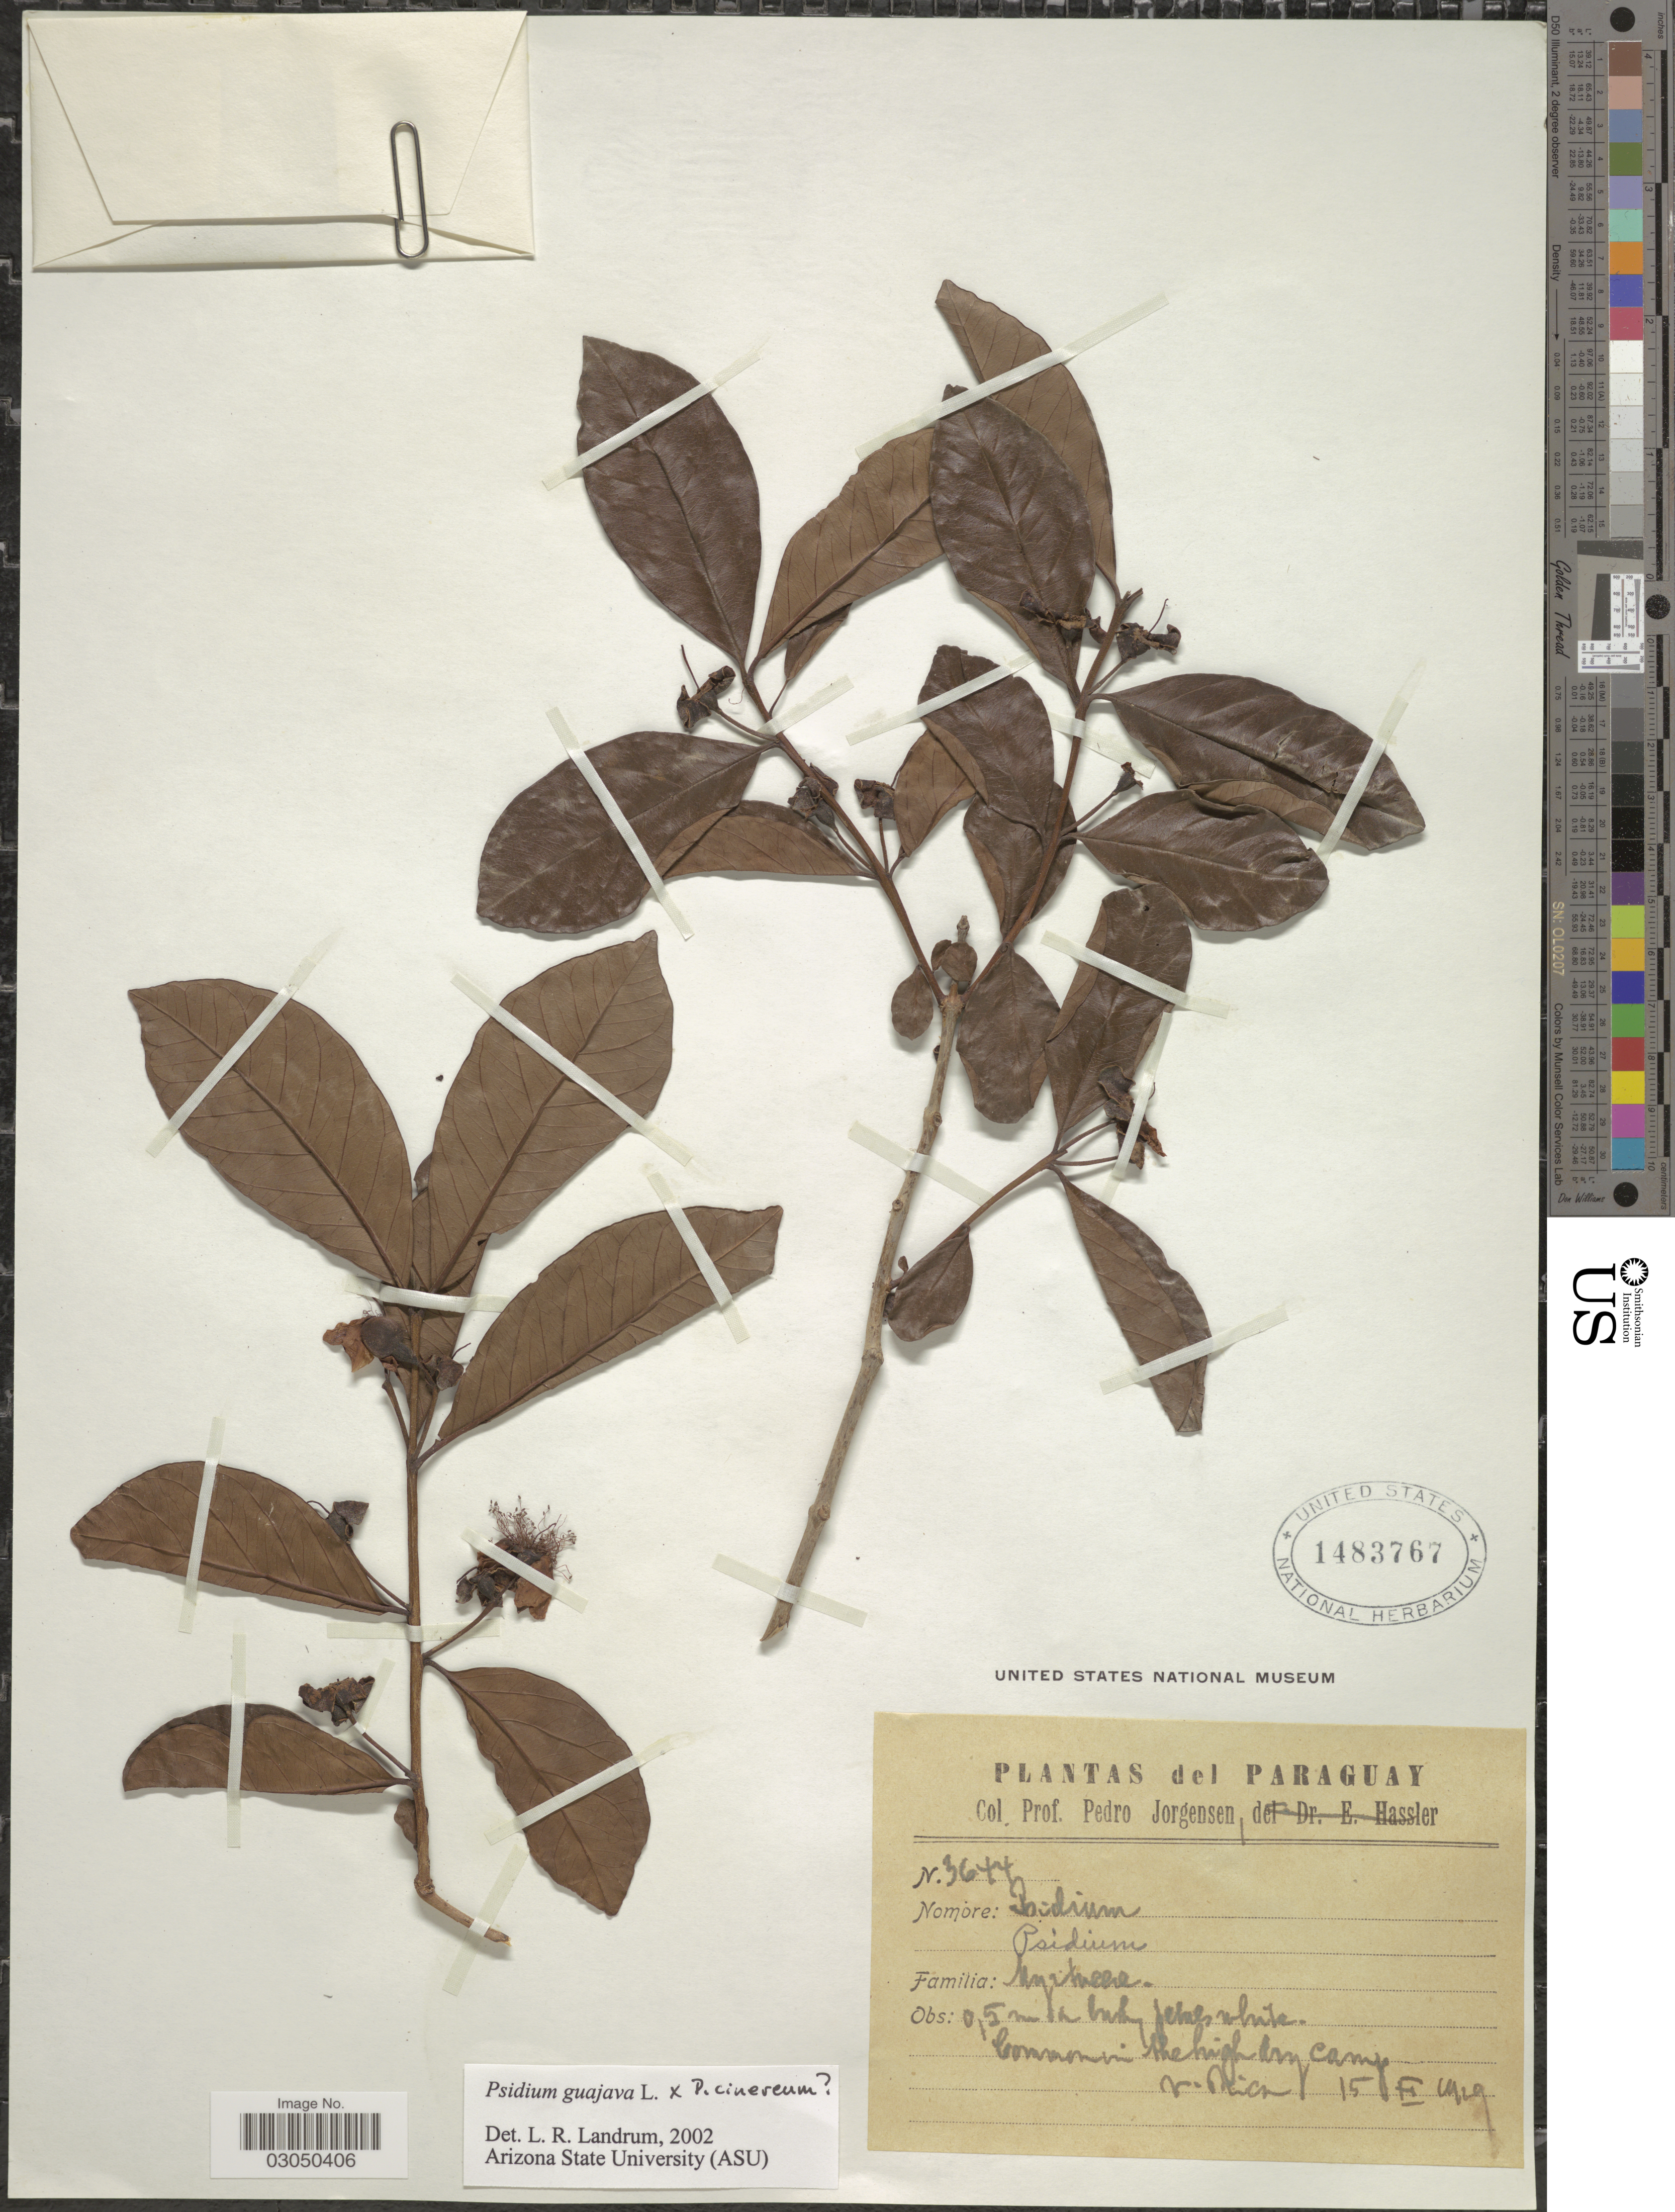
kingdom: Plantae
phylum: Tracheophyta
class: Magnoliopsida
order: Myrtales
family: Myrtaceae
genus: Psidium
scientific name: Psidium guajava x P. cinereum Mart. ex DC.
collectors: P. Jörgensen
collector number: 3644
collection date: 1929-11-15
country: Paraguay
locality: Common in the high dry camp, V. Rica.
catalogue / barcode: US 1483767